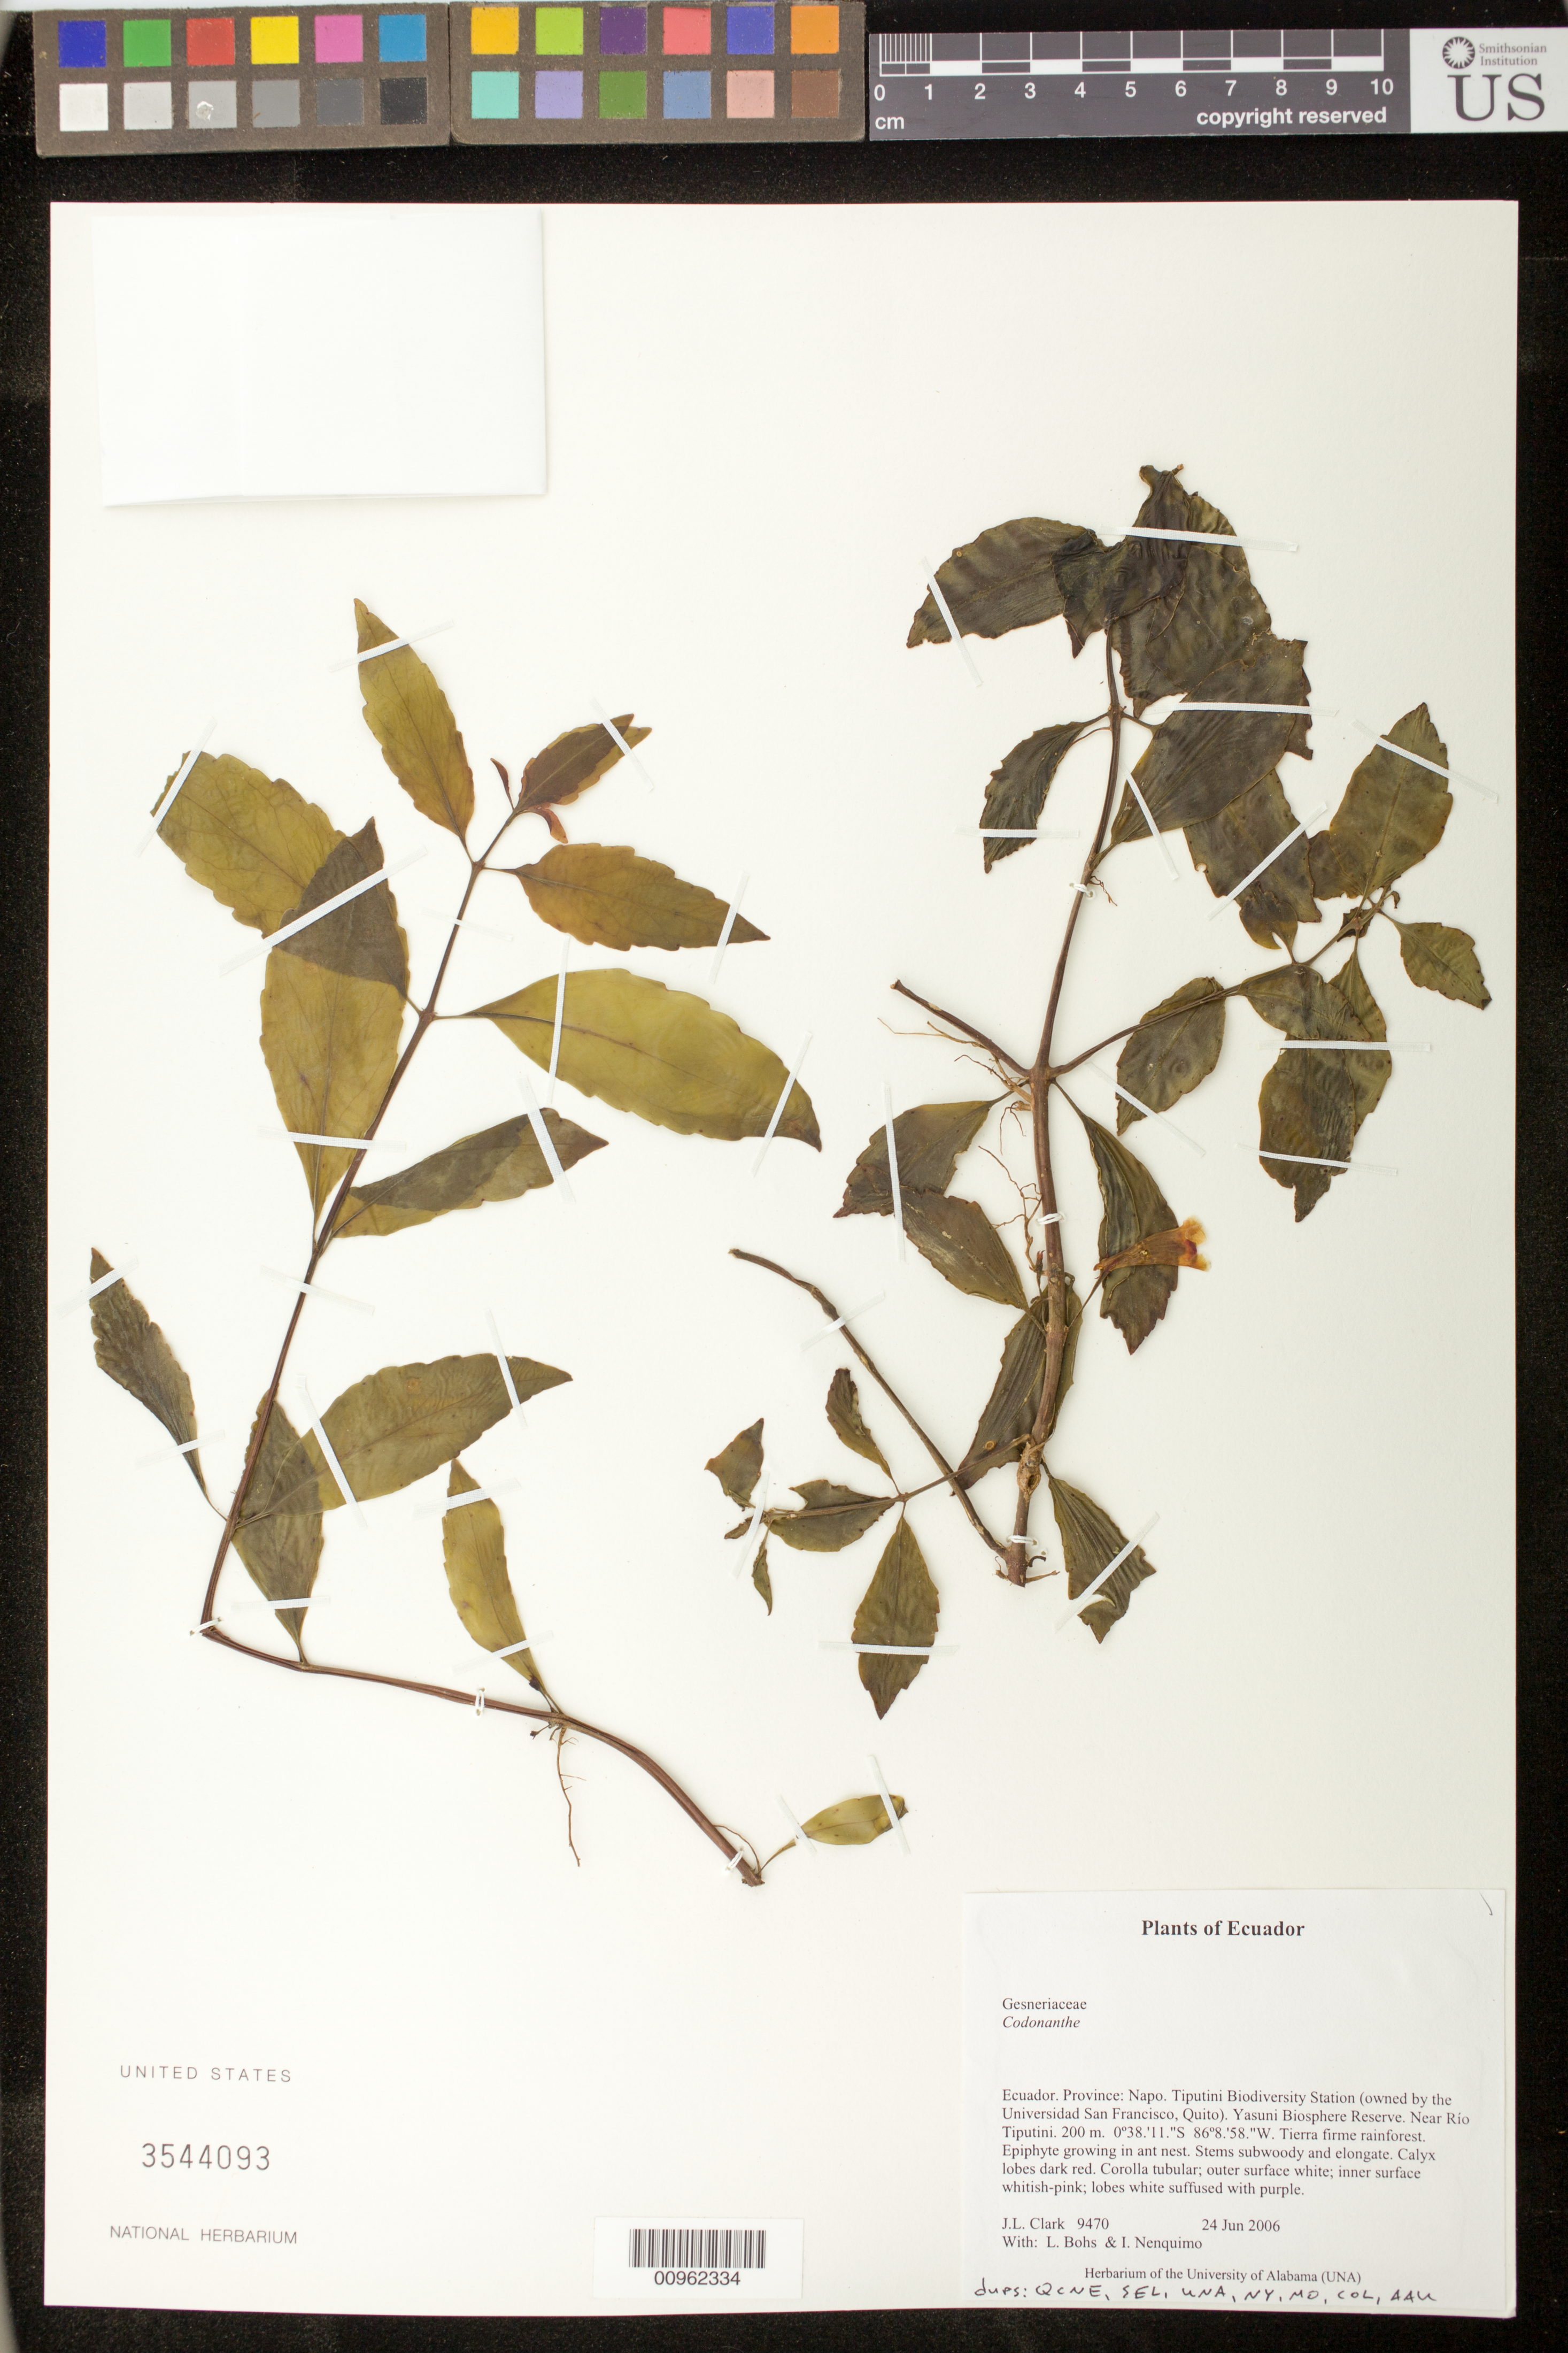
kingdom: Plantae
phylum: Tracheophyta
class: Magnoliopsida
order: Lamiales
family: Gesneriaceae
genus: Codonanthe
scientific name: Codonanthe sp.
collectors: J. L. Clark, L. A. Bohs & I. Nenquimo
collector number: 9470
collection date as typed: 24 Jun 2006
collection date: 2006-06-24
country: Ecuador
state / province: Napo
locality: Tiputini Biodiversity Station (owned by the Universidad San Francisco, Quito). Yasuni Biosphere Reserve. Near Río Tiputini.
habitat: Tierra firme rainforest.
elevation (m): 200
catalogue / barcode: US 3544093